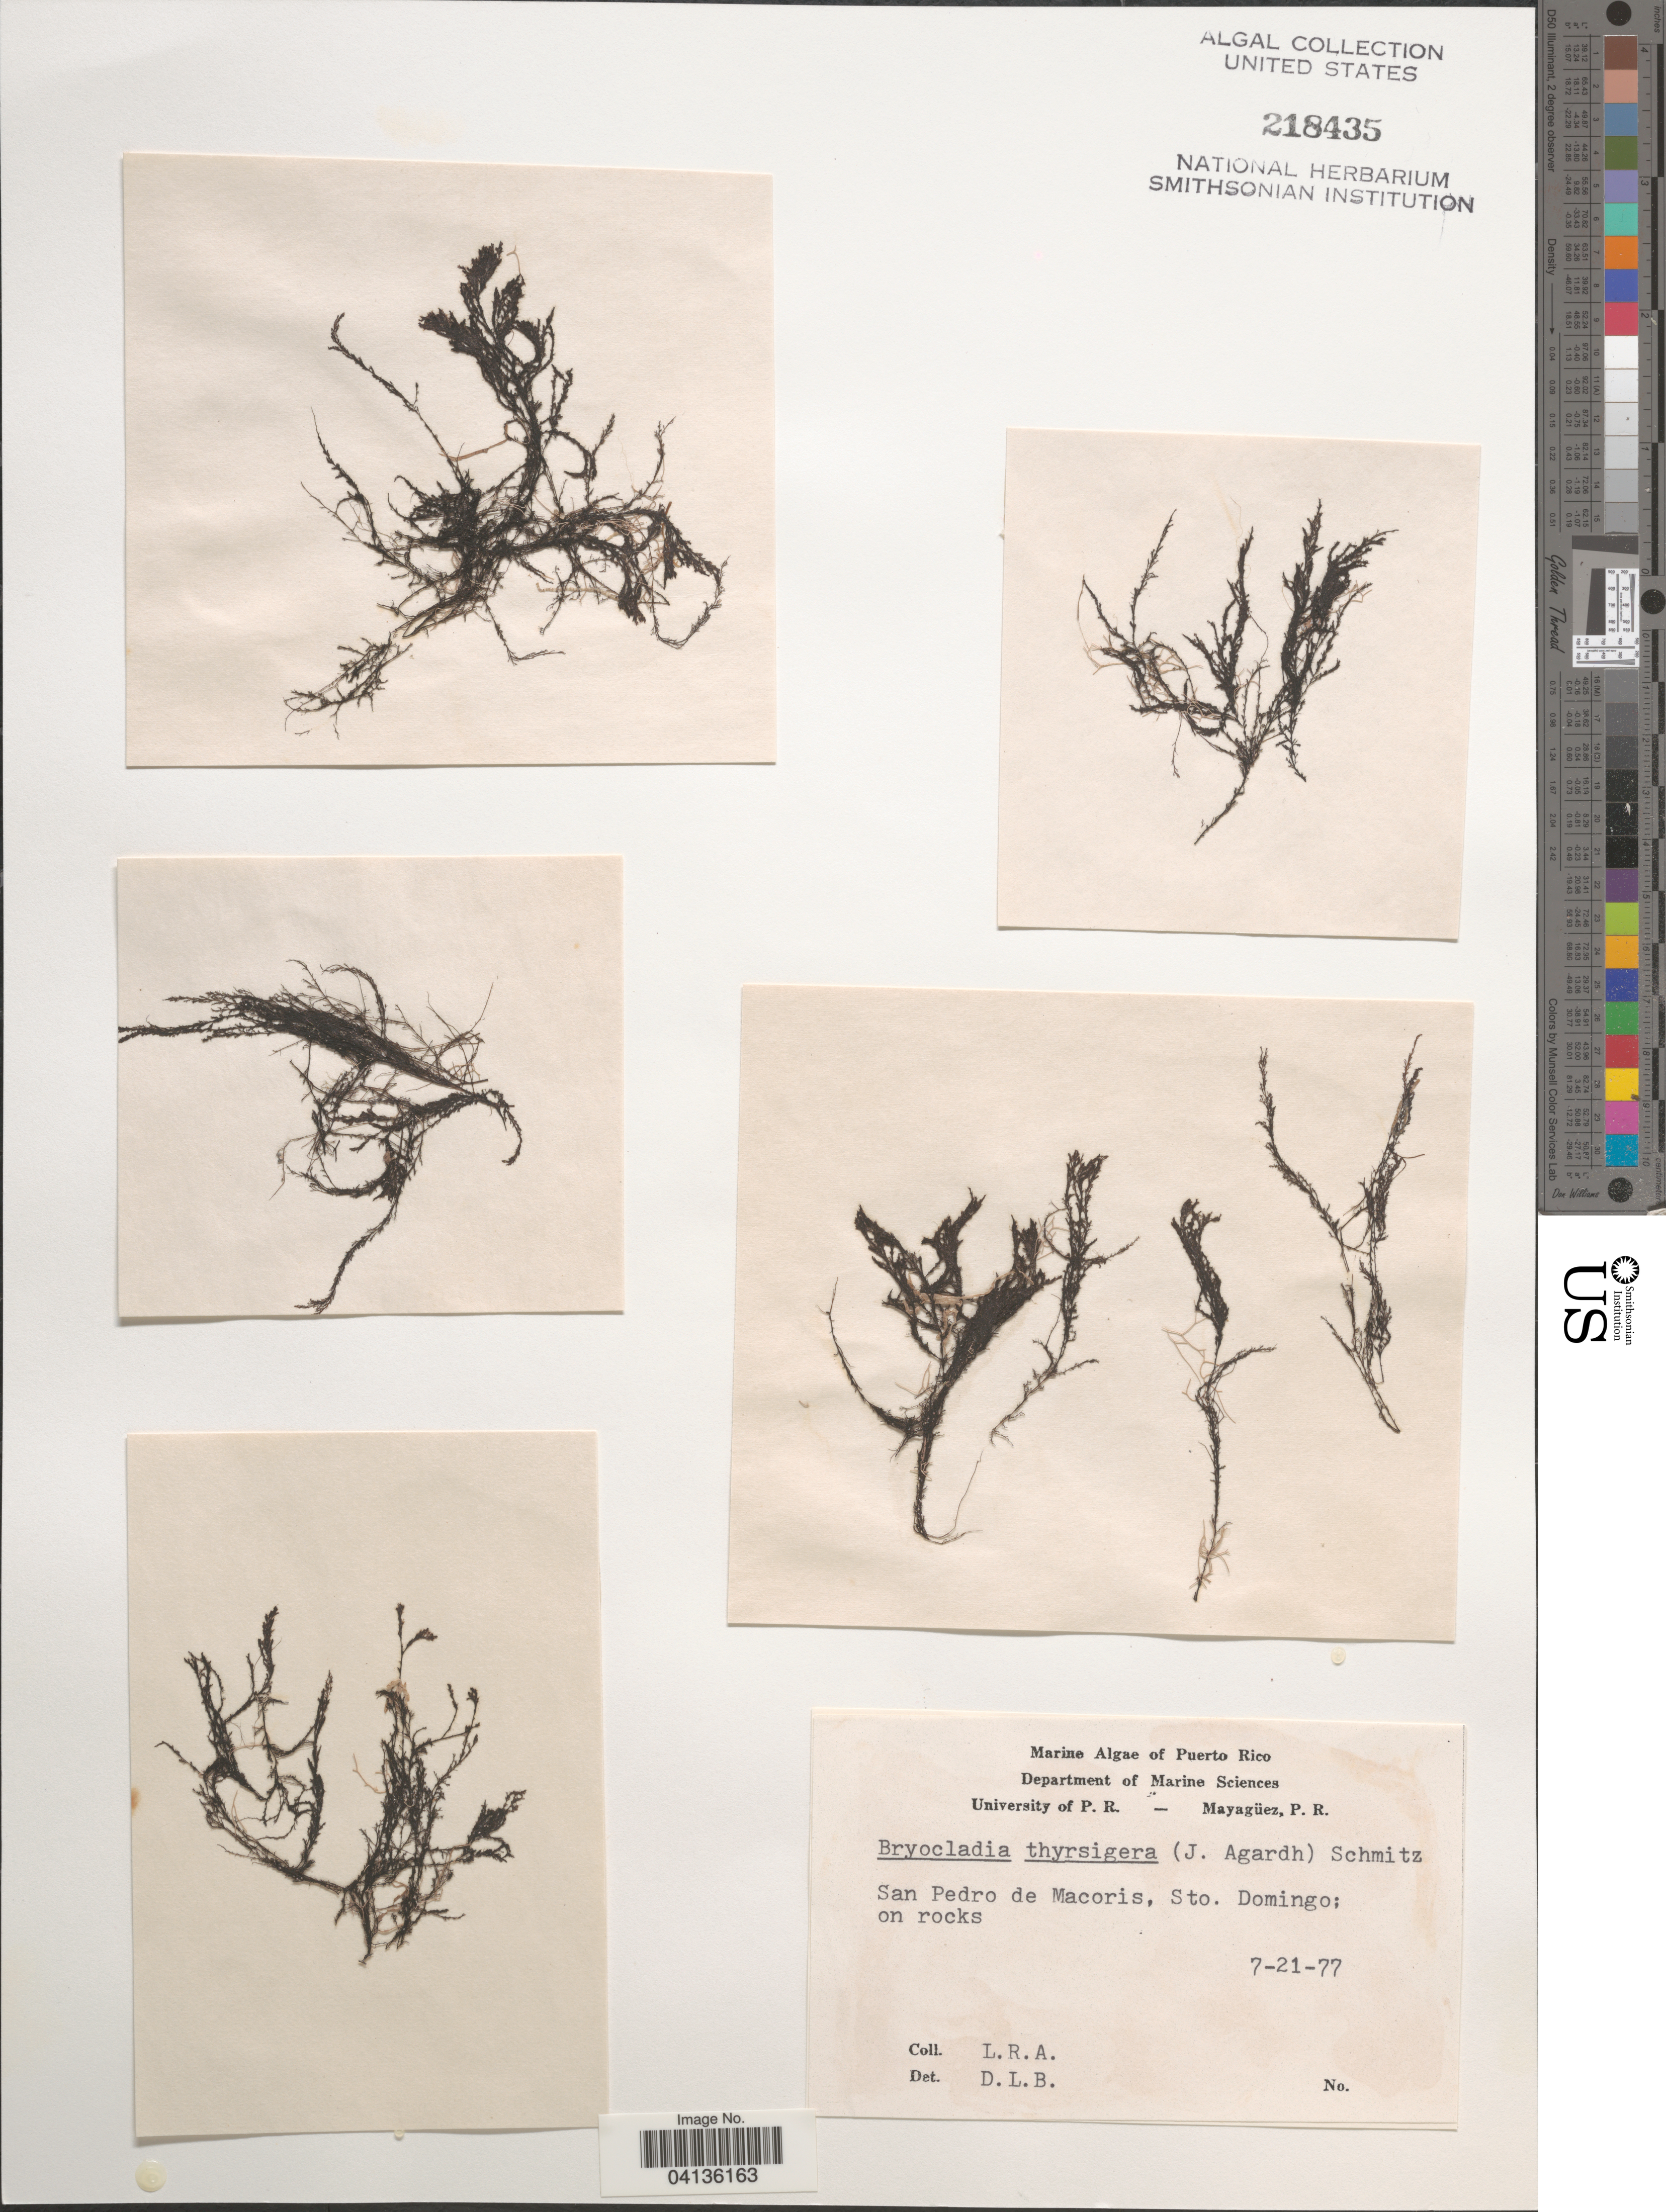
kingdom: Plantae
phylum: Rhodophyta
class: Florideophyceae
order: Ceramiales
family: Rhodomelaceae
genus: Bryocladia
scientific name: Bryocladia thyrsigera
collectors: L. R. A.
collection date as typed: Transcribed d/m/y: 21/7/77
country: Puerto Rico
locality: San Pedro de Macoris, Sto. Domingo.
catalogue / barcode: US 218435